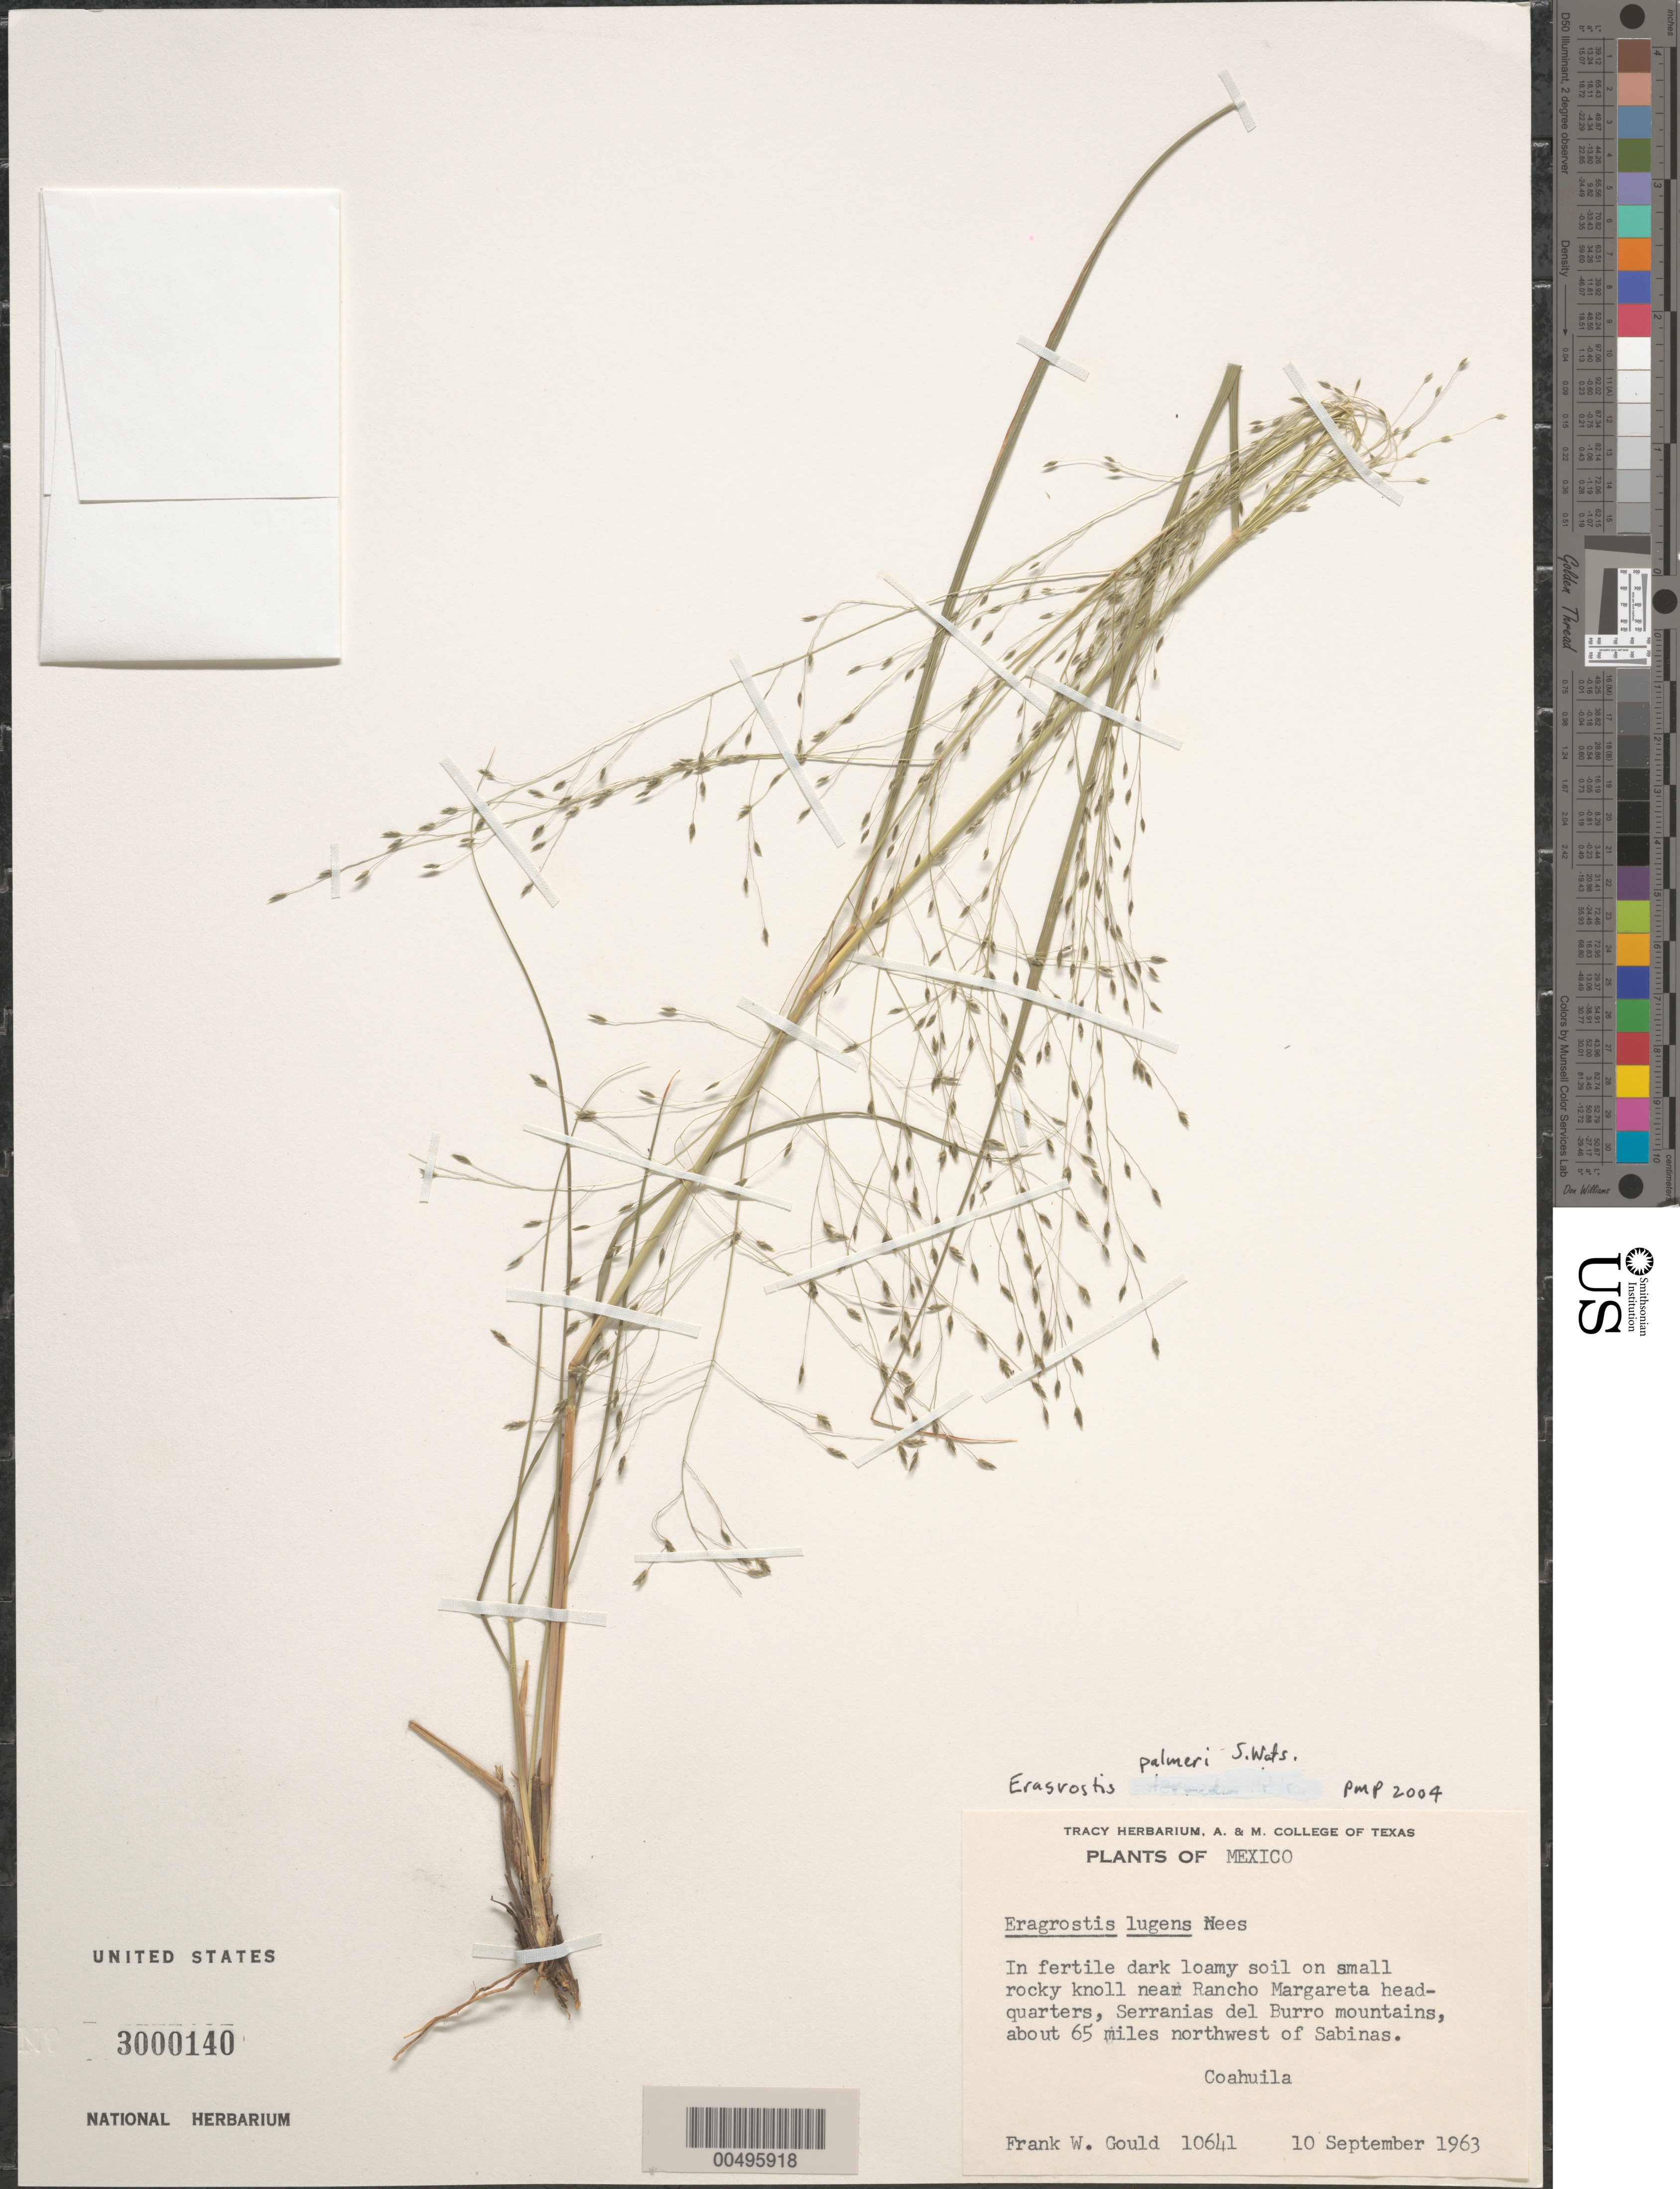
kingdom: Plantae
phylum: Tracheophyta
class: Liliopsida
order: Poales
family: Poaceae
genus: Eragrostis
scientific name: Eragrostis lugens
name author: Nees in Mart.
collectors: F. W. Gould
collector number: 10641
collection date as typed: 10 Sep 1963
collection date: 1963-09-10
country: Mexico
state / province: Coahuila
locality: Near Rancho Margareta headquarters, Serranias del Burro Mts, about 65 mi NW of Sabinas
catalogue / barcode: US 3000140